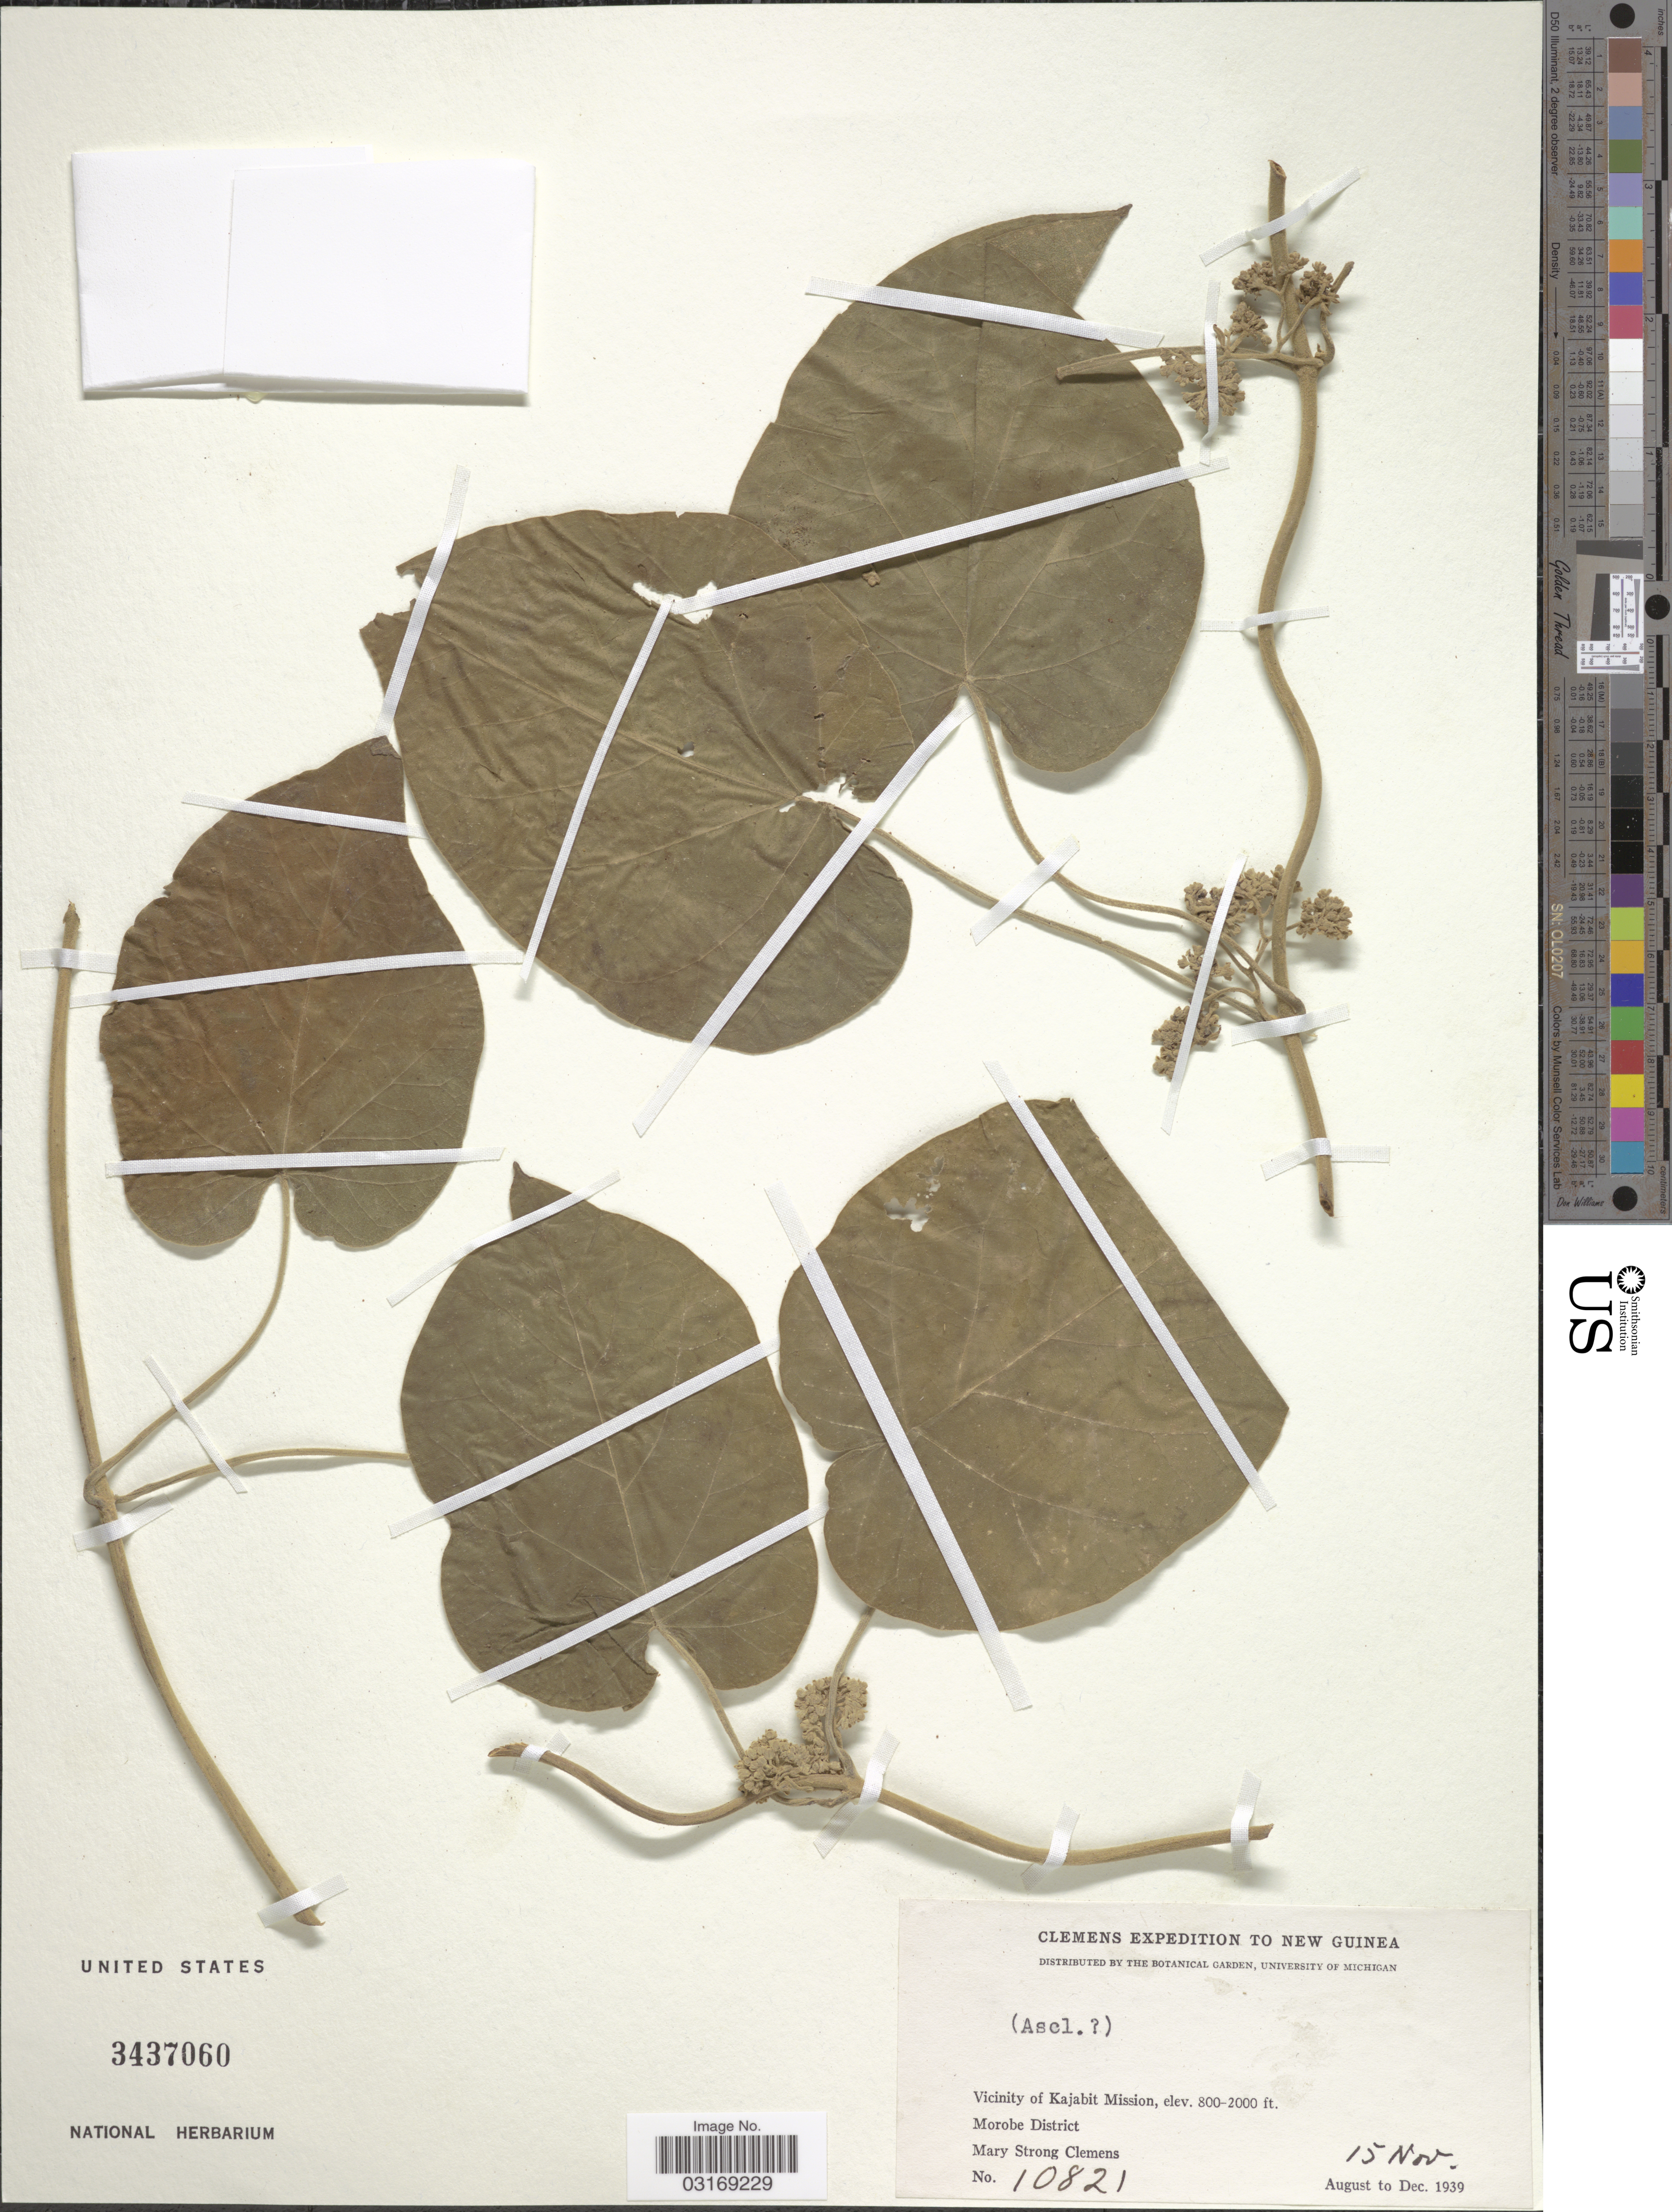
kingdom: Plantae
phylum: Tracheophyta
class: Magnoliopsida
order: Gentianales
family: Apocynaceae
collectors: M. S. Clemens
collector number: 10821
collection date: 1939-11-15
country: Papua New Guinea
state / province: Morobe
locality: New Guinea. Vicinity of Kajabit Mission. Morobe District.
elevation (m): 244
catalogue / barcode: US 3437060